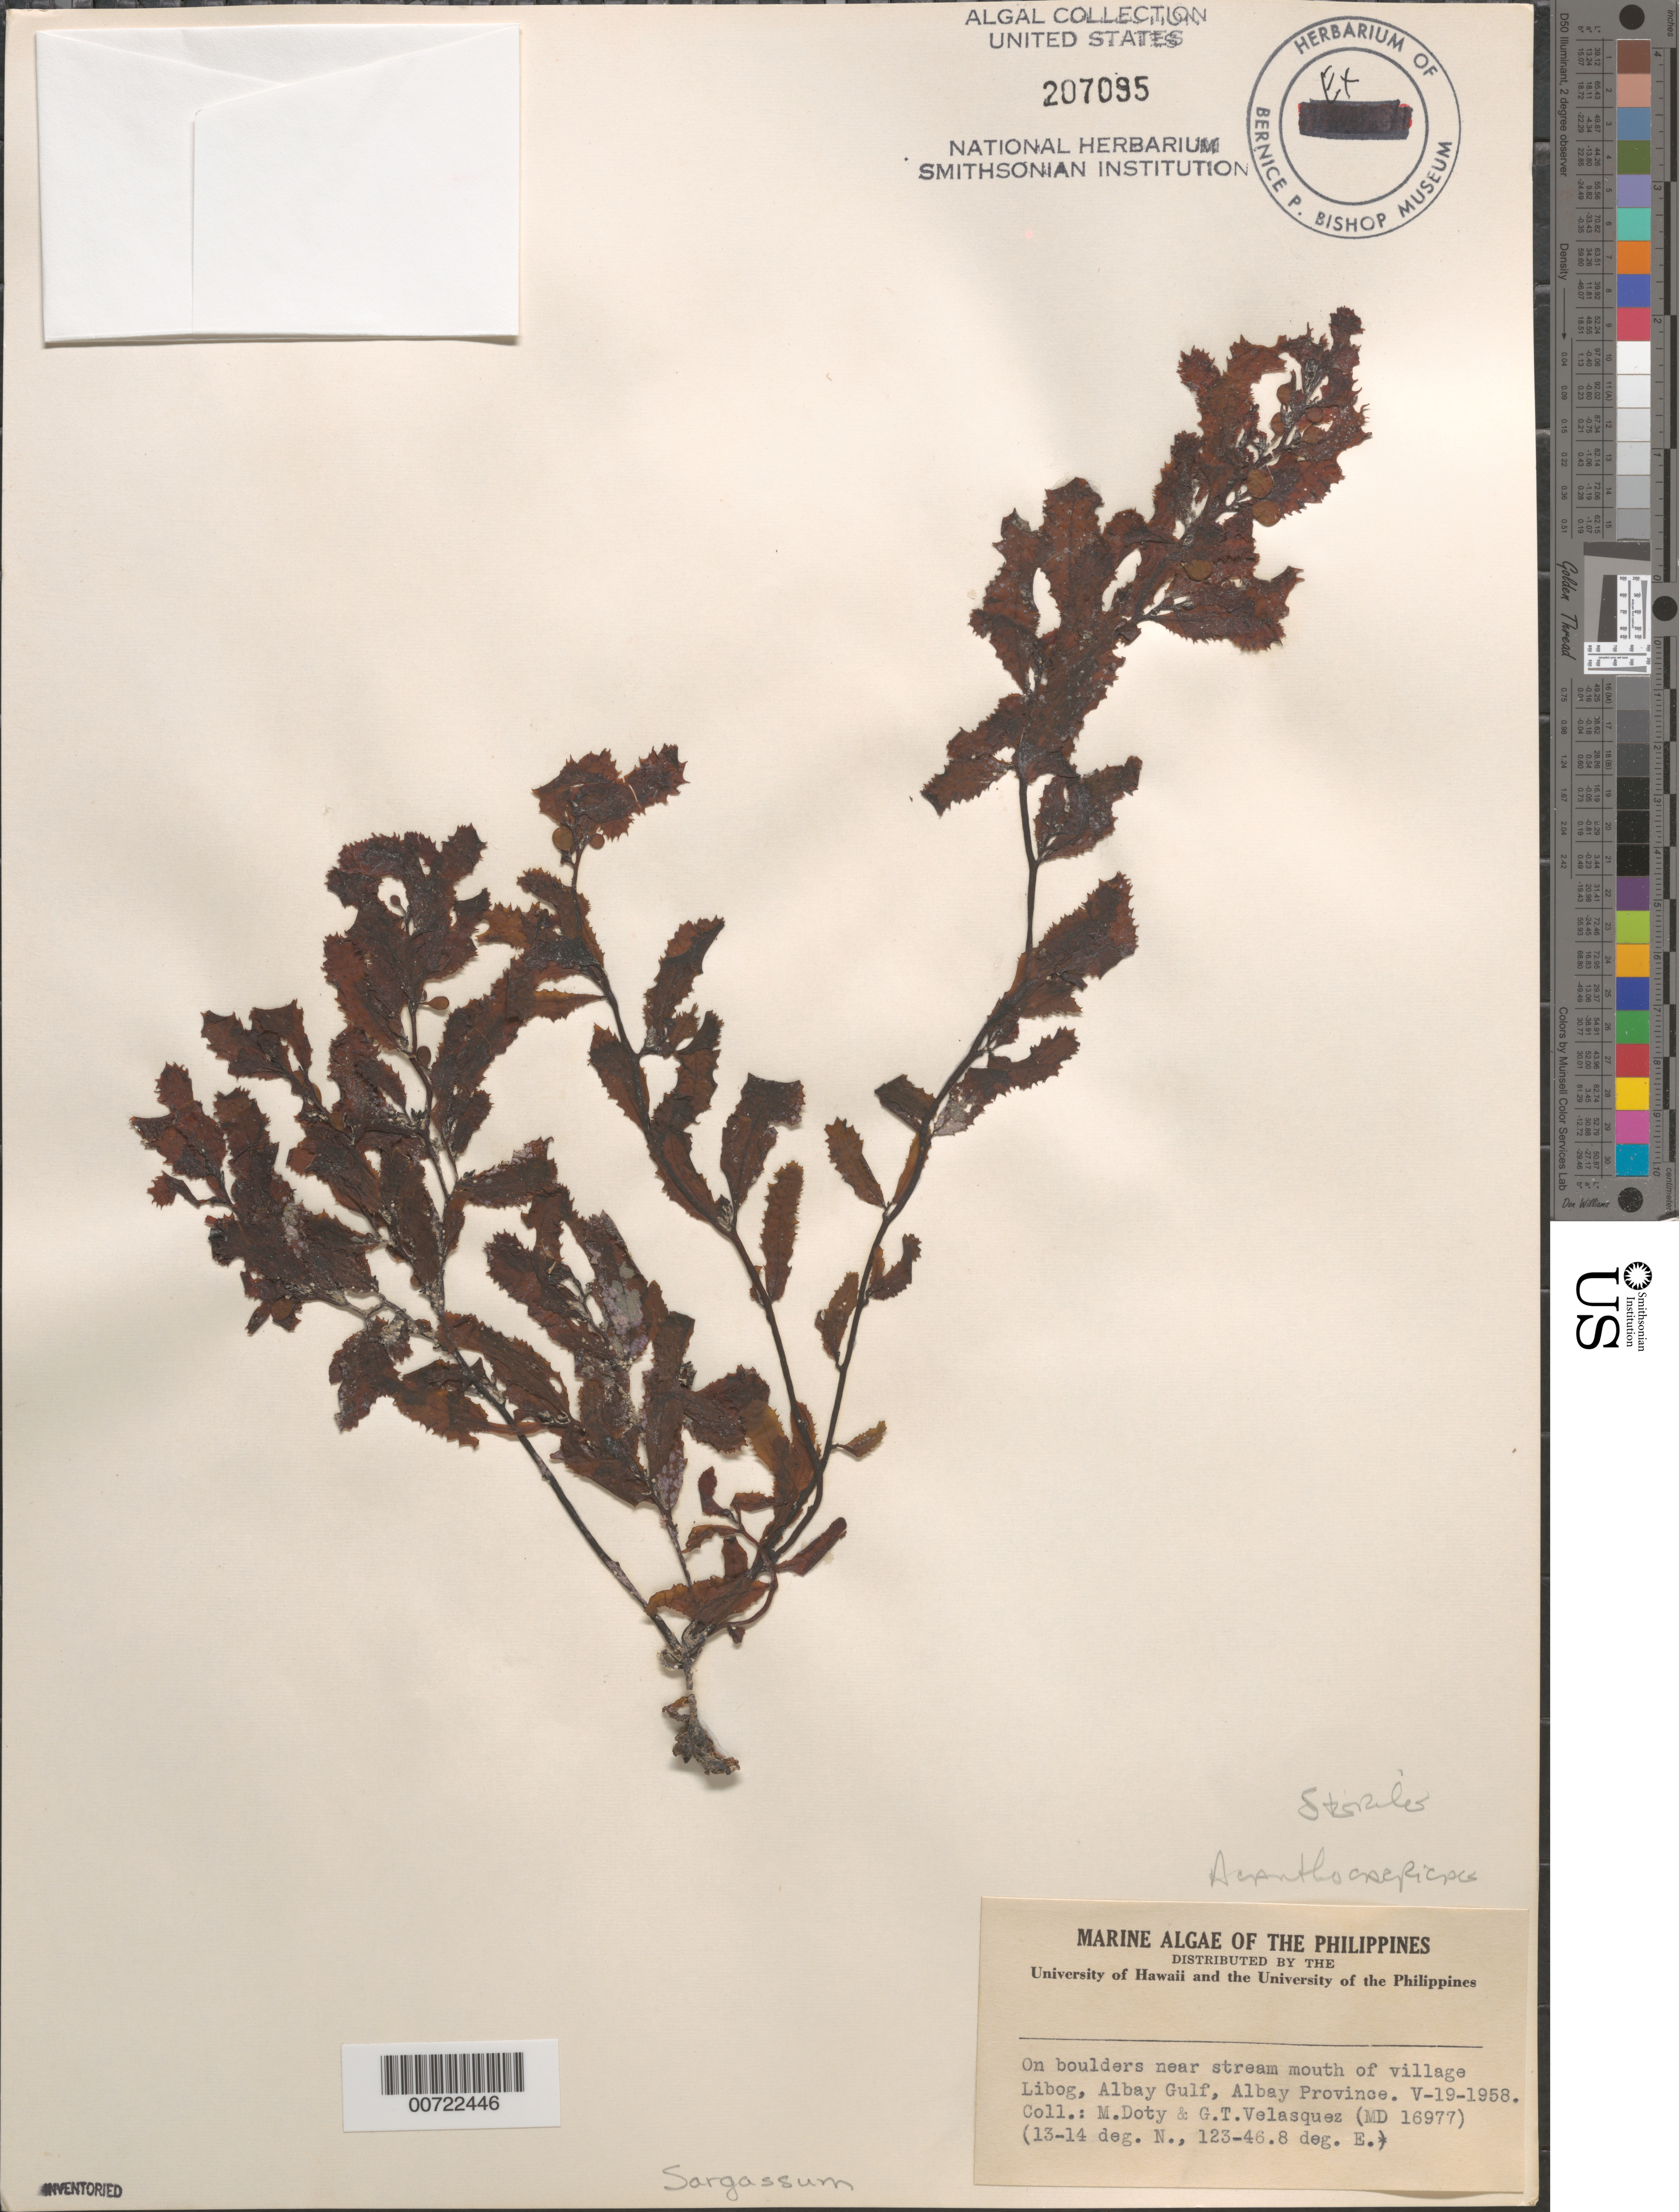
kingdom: Chromista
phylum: Ochrophyta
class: Phaeophyceae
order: Fucales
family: Sargassaceae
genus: Sargassum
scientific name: Sargassum sp.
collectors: M. S. Doty & G. Velasquez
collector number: MSD 16977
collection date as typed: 19 May 1958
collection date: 1958-05-19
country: Philippines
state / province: Bicol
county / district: Albay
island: Luzon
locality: Libog, Albay Gulf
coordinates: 13-14 deg. N., 123-46.8 deg. E.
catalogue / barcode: US 207095